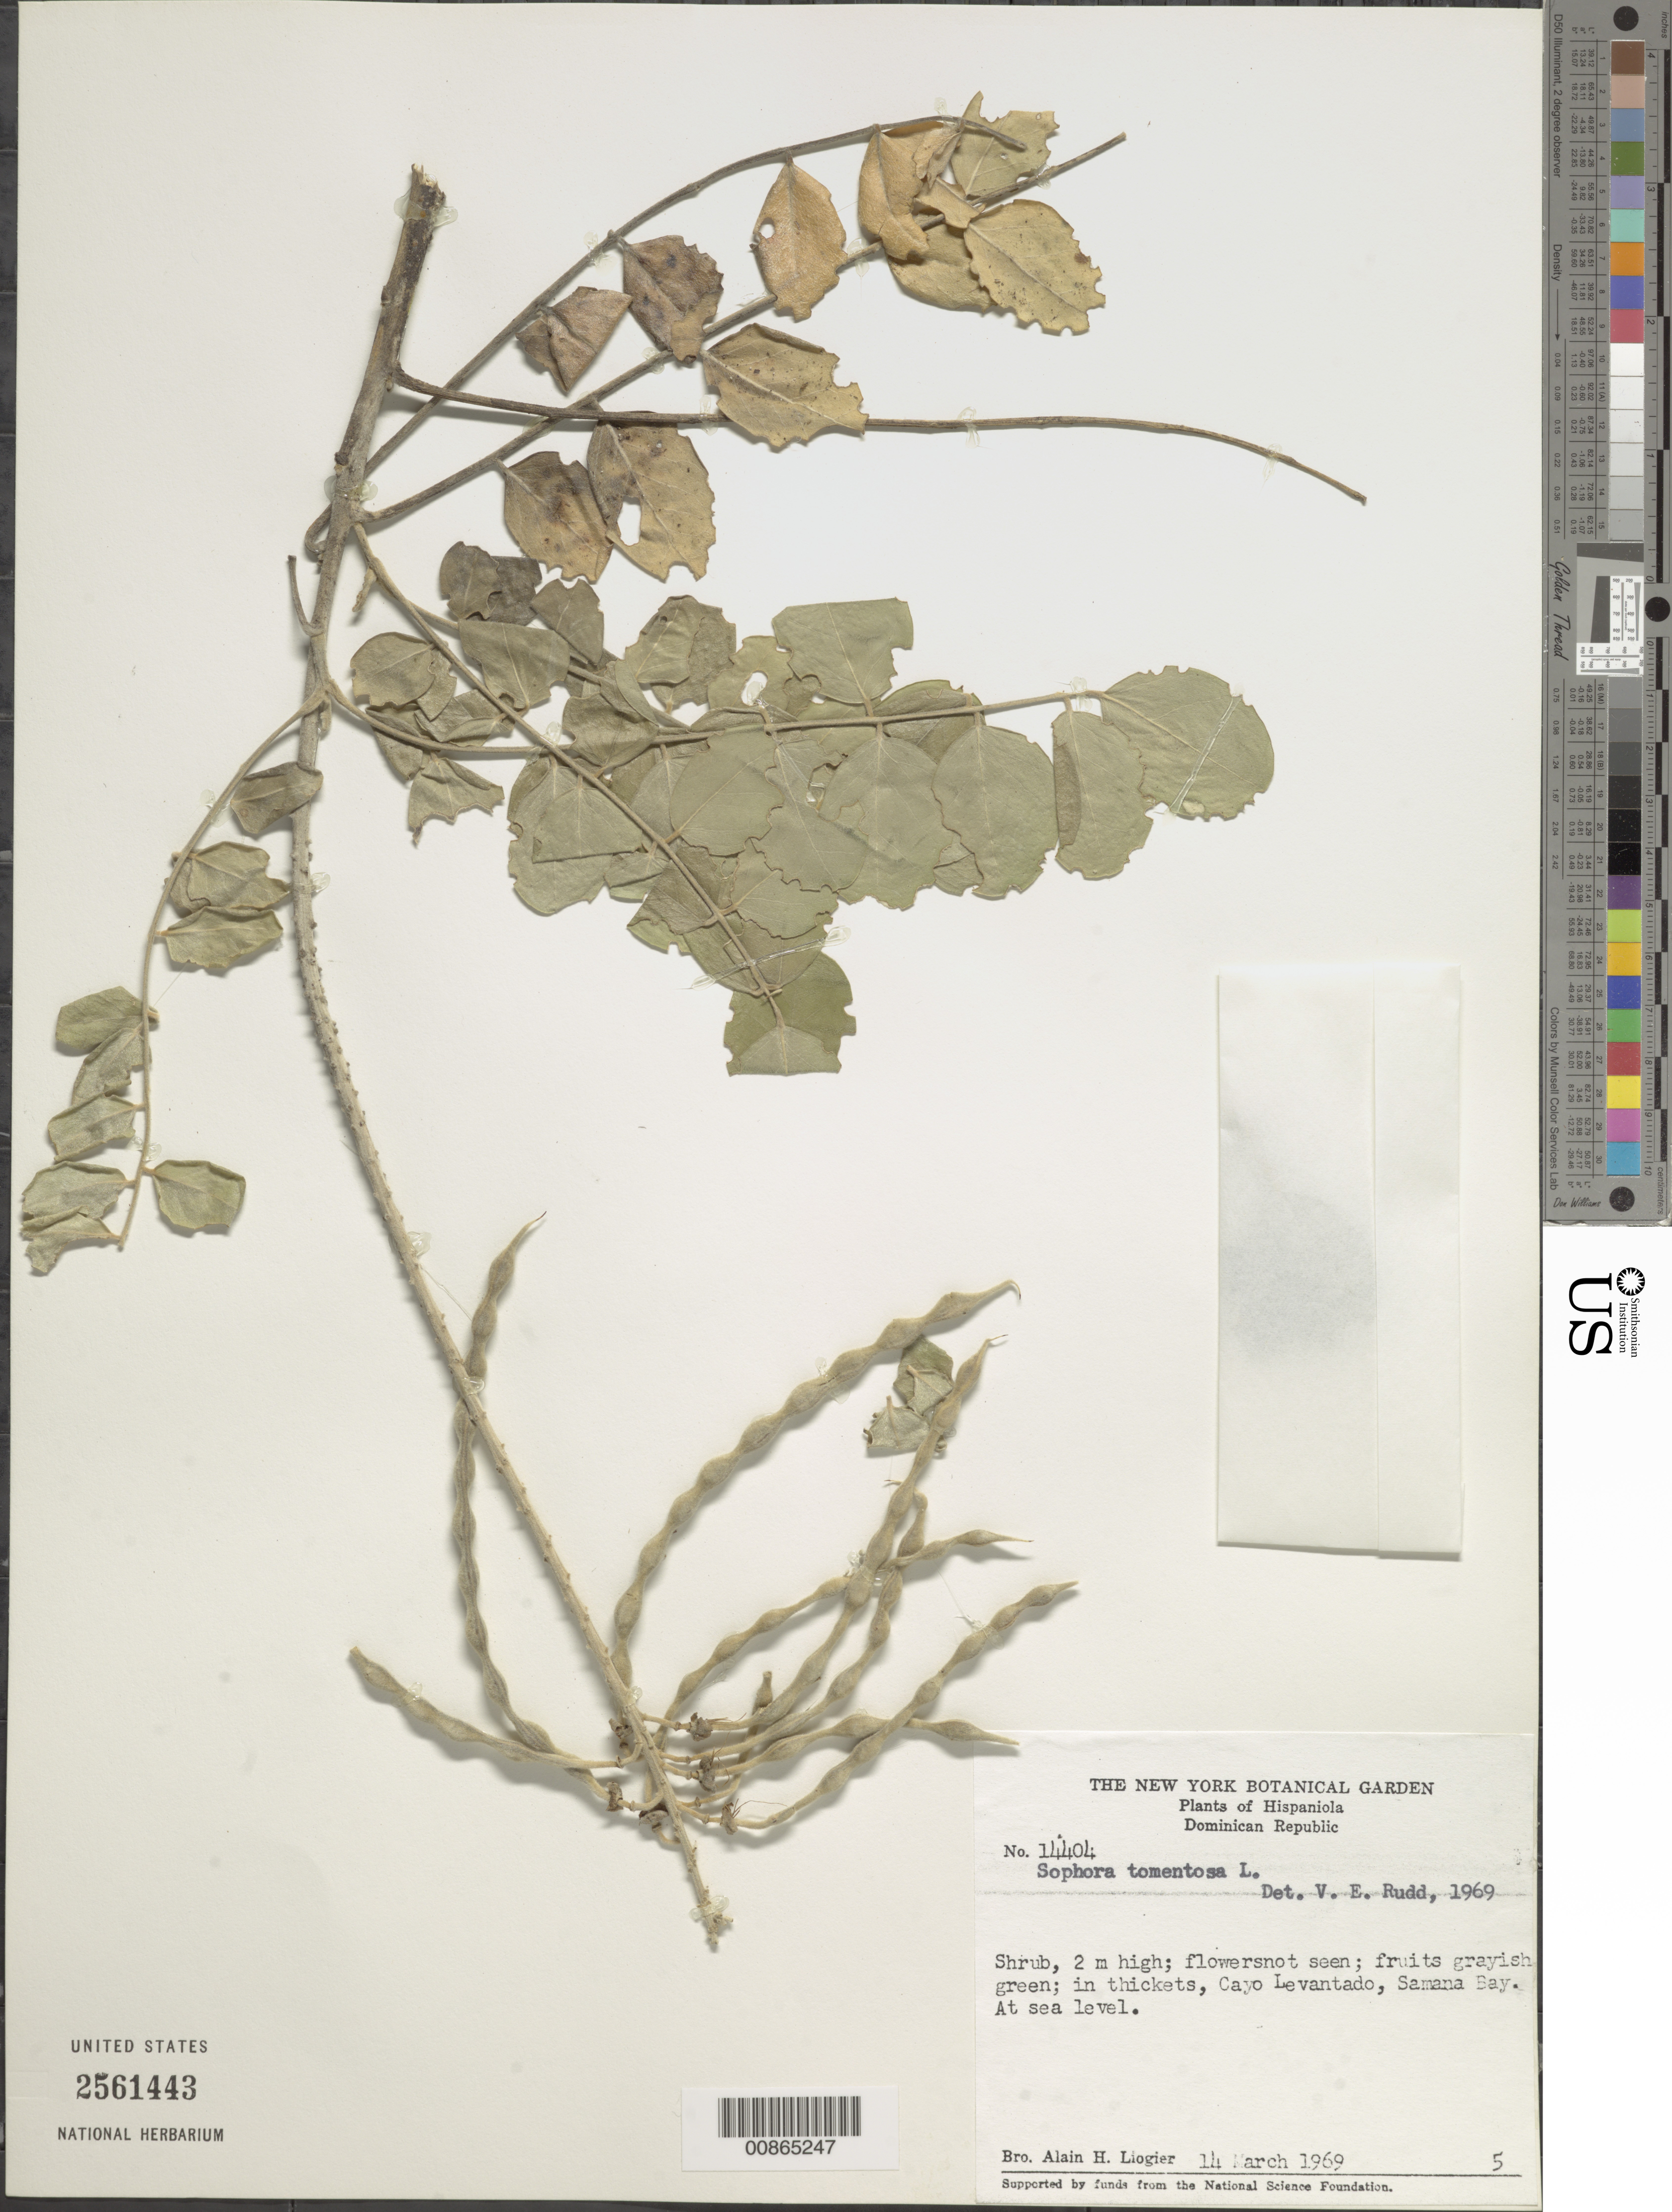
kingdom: Plantae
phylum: Tracheophyta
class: Magnoliopsida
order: Fabales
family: Fabaceae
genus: Sophora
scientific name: Sophora tomentosa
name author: L.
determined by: Rudd, V. E.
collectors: A. H. Liogier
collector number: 14404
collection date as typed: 14 Mar 1969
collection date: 1969-03-14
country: Dominican Republic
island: Hispaniola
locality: Cayo Levantado, Samana Bay.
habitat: In thickets.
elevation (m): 0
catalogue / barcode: US 2561443